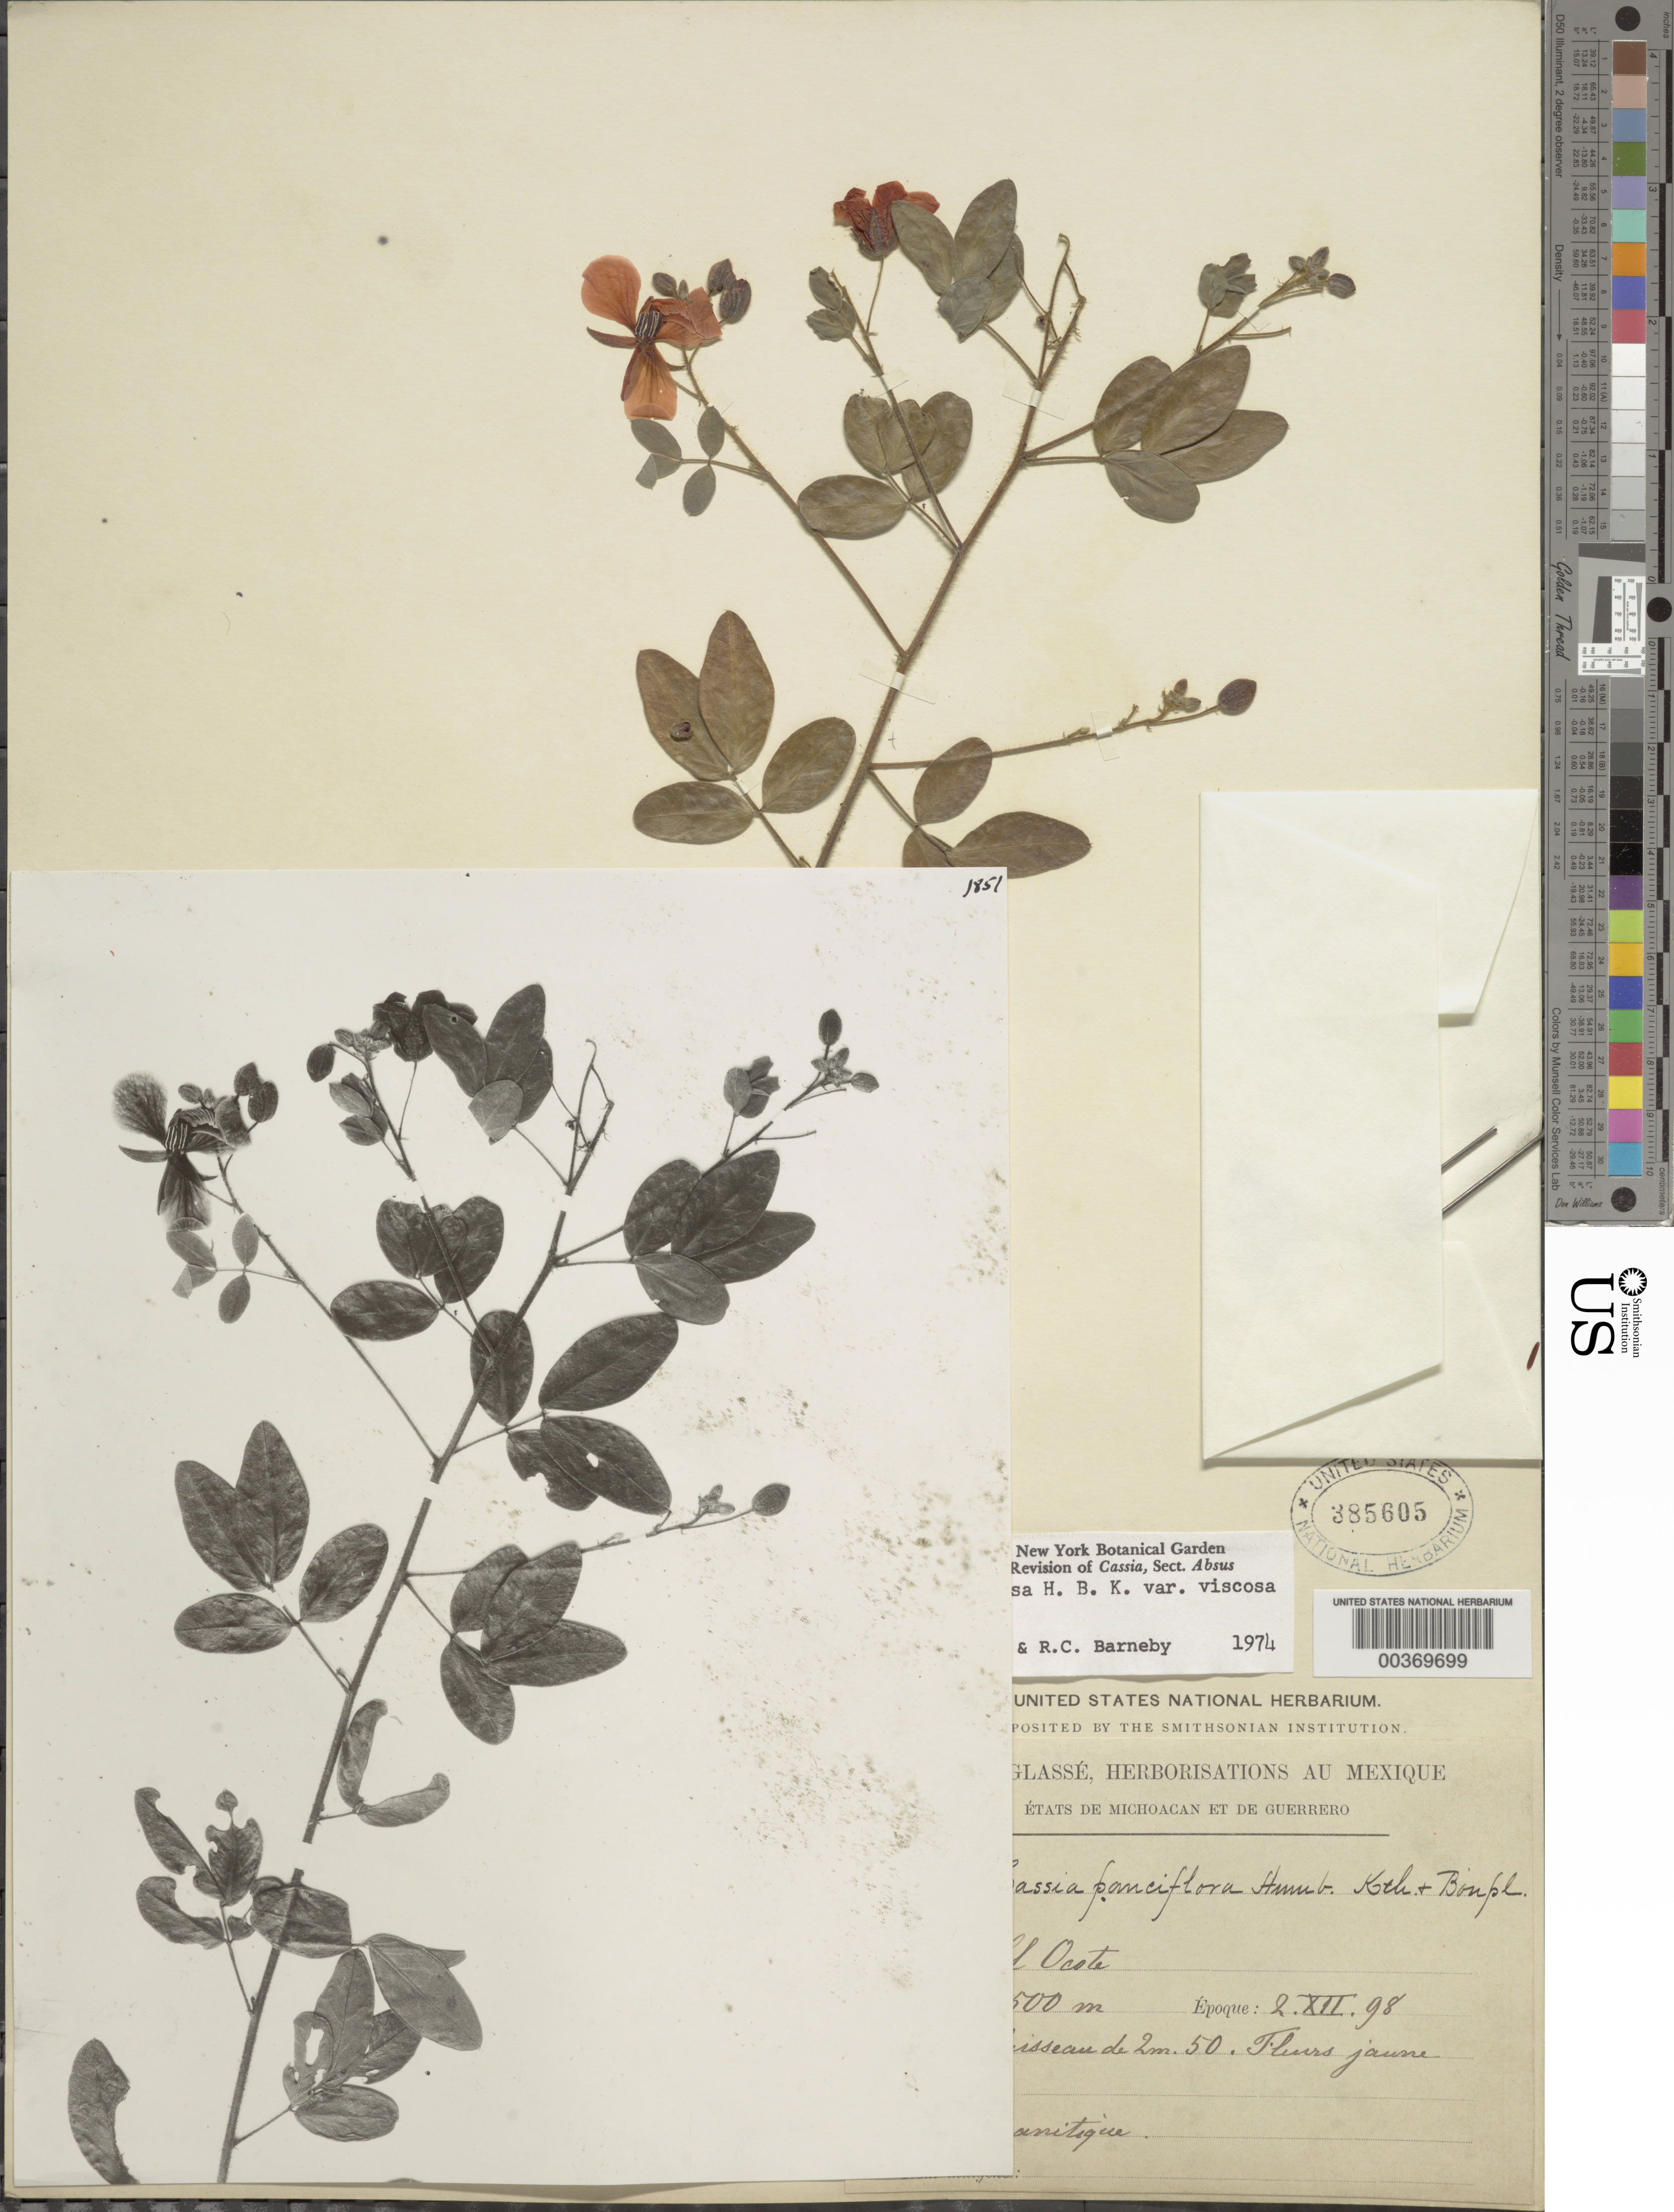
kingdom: Plantae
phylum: Tracheophyta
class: Magnoliopsida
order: Fabales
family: Fabaceae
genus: Chamaecrista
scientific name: Chamaecrista viscosa var. viscosa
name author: (Kunth) H.S. Irwin & Barneby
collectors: E. Langlassé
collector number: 691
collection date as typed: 09 Dec 1898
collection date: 1898-12-09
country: Mexico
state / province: Guerrero / Michoacán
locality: Vicinity of Culiacan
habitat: Solgranitique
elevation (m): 500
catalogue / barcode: US 385605